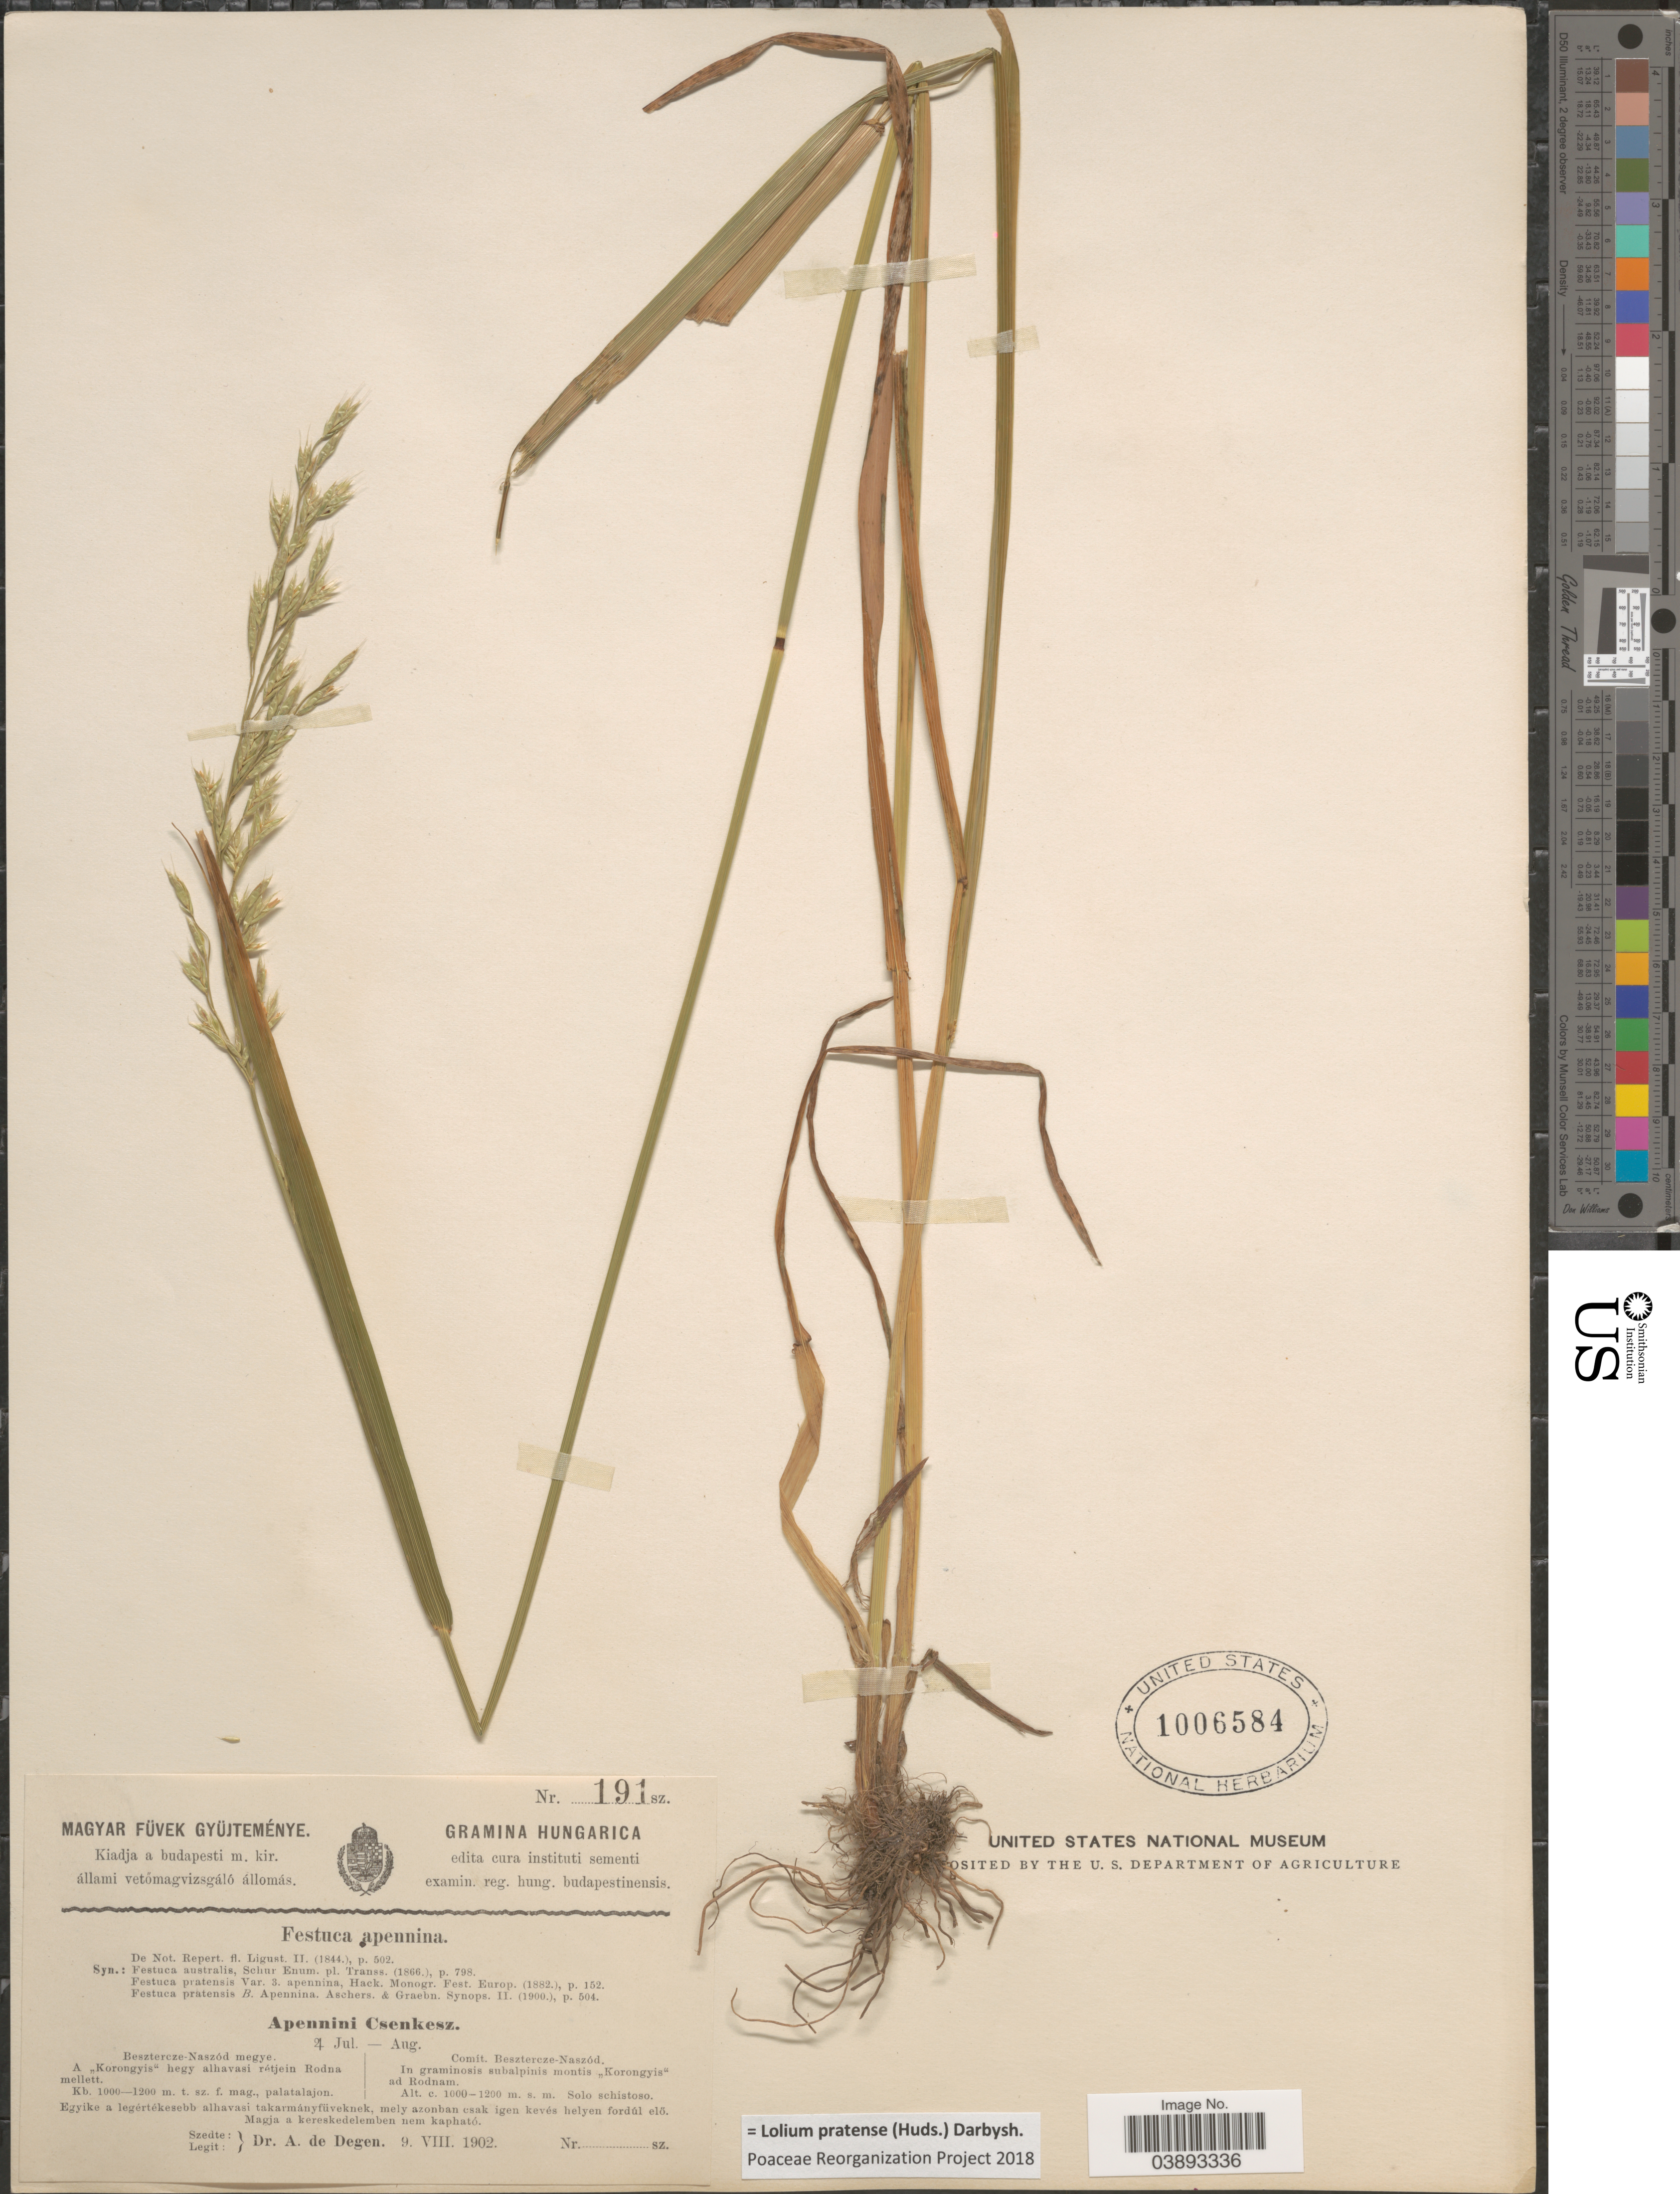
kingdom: Plantae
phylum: Tracheophyta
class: Liliopsida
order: Poales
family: Poaceae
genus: Lolium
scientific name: Lolium pratense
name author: (Huds.) Darbysh.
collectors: A. de Degen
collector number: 191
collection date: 1902-08-09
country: Hungary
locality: Hungarica. Comít. Besztercze-Naszód. In graminosis subalpinis montis "Korongyis"ad Rodnam.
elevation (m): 1000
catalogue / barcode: US 1006584